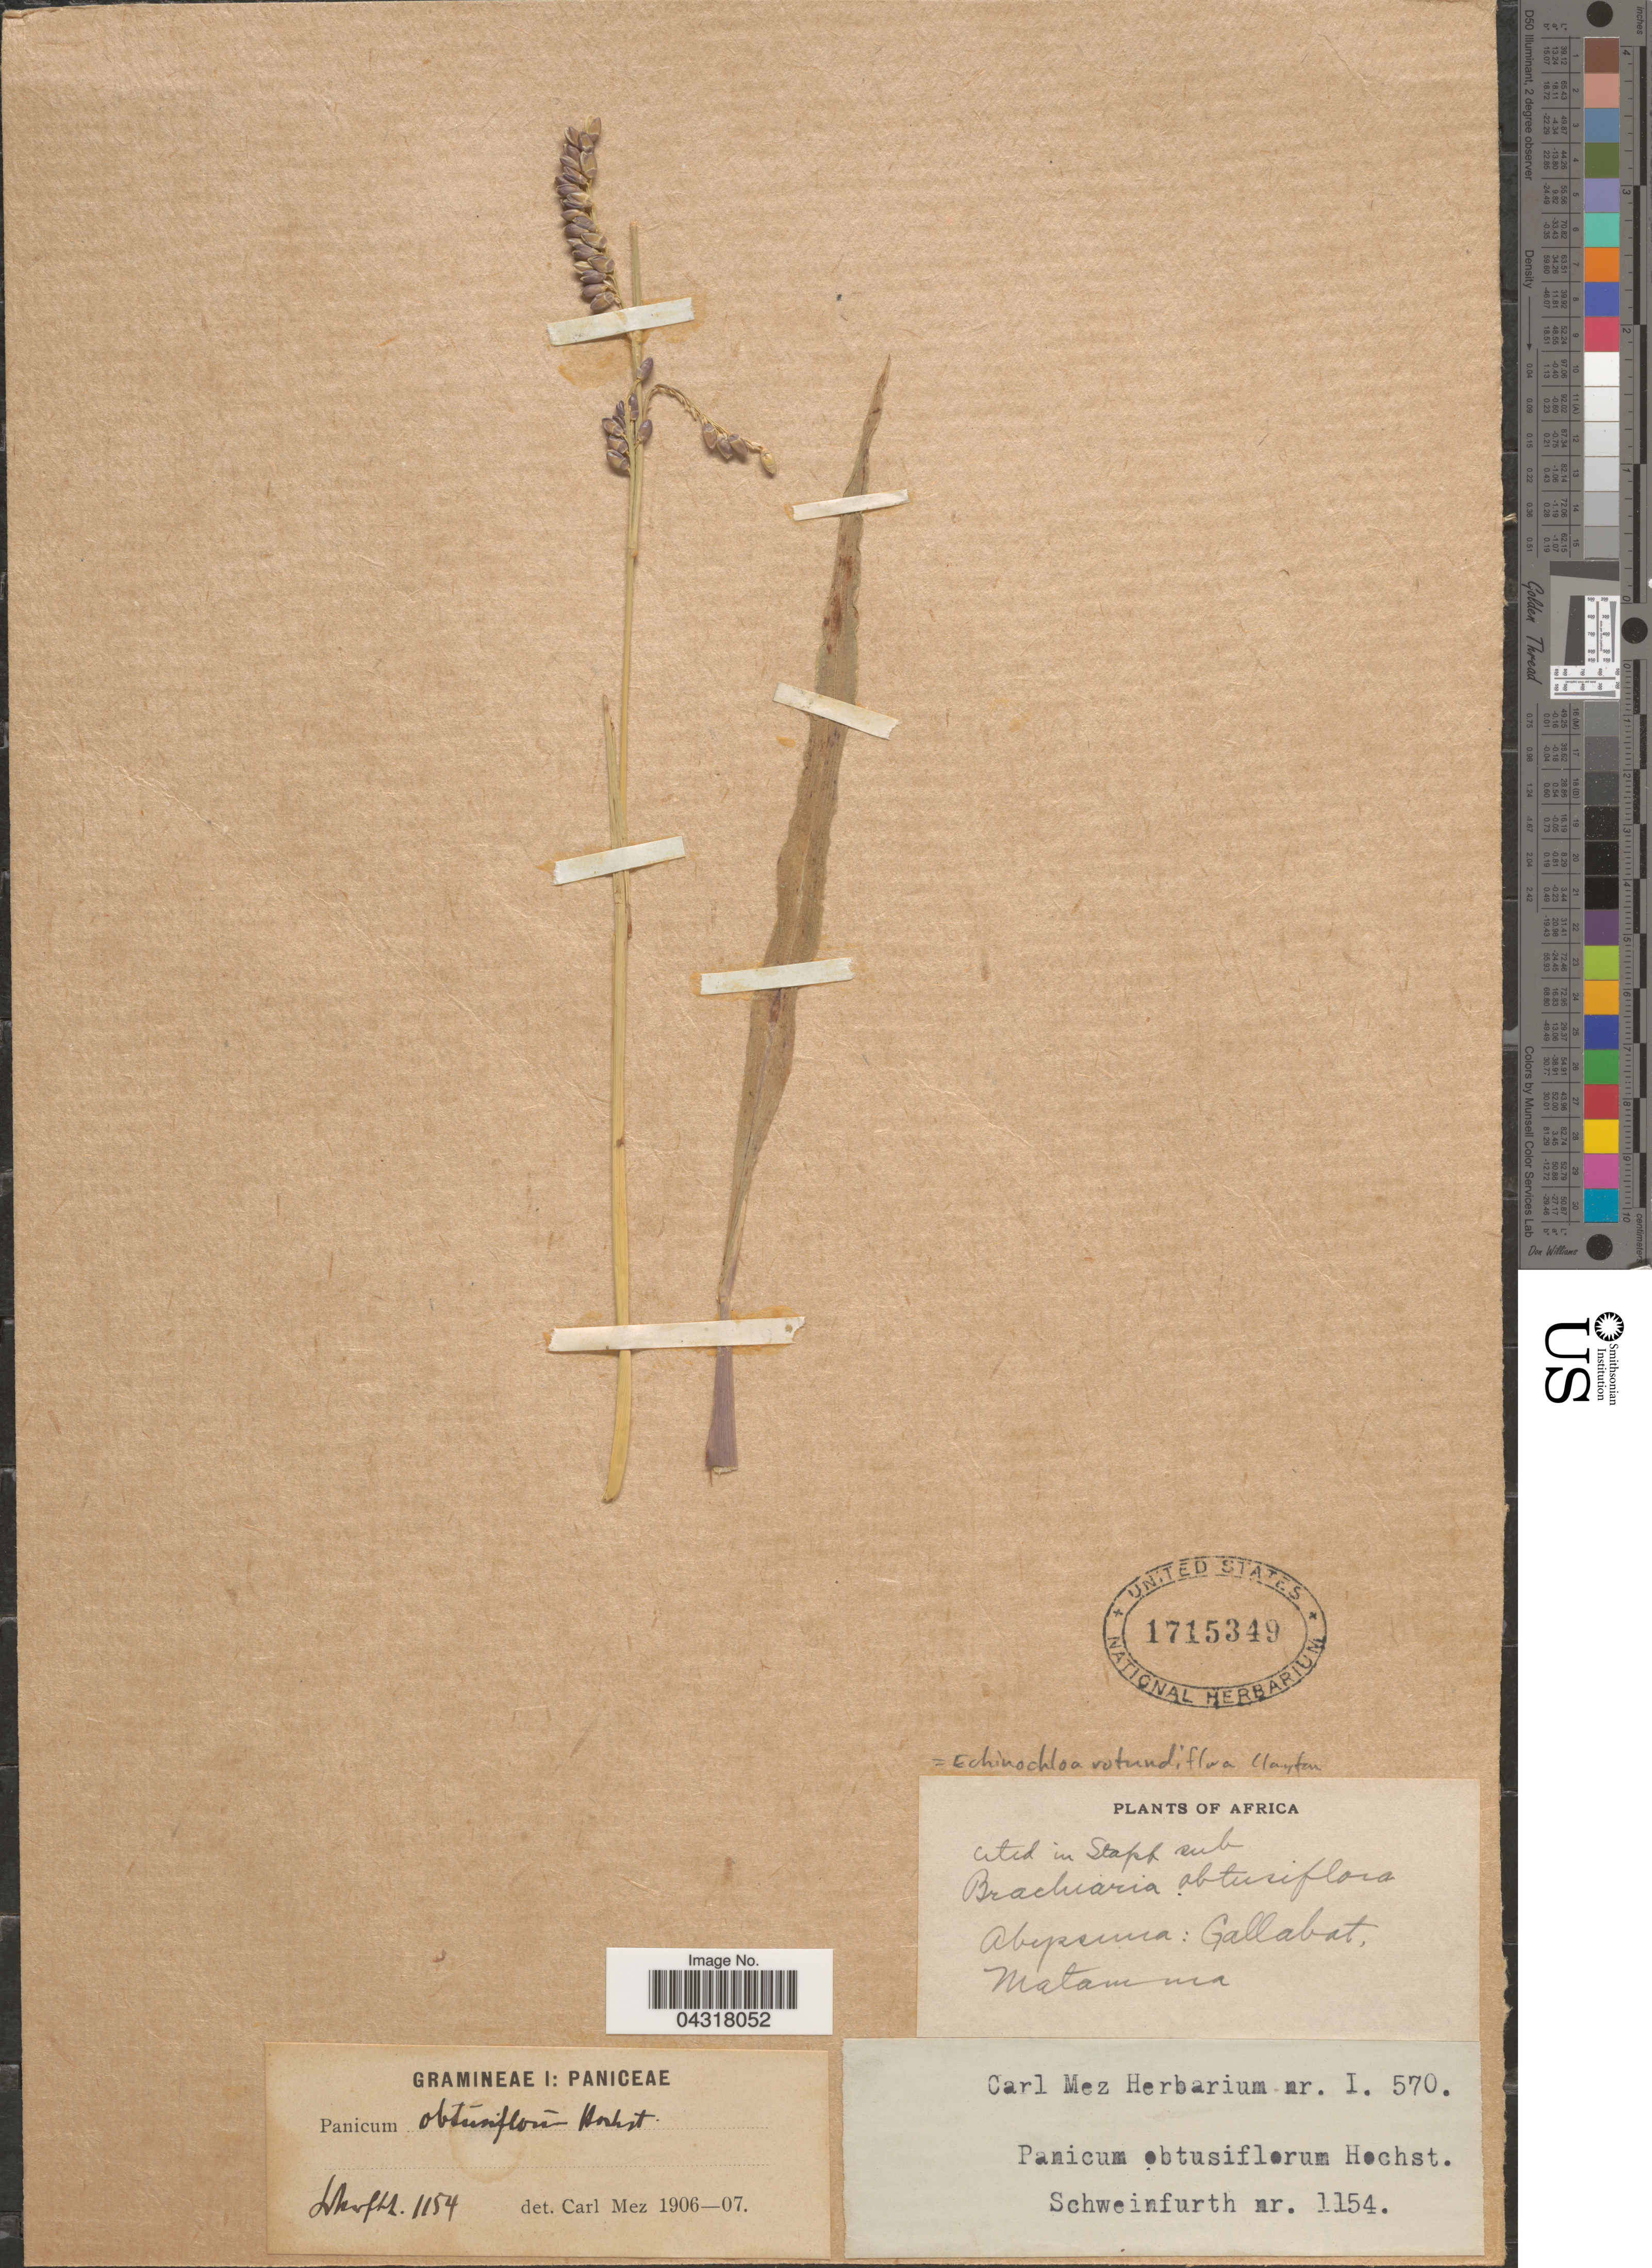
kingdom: Plantae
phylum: Tracheophyta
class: Liliopsida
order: Poales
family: Poaceae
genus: Echinochloa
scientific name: Echinochloa rotundiflora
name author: Clayton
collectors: Schweinfurth, --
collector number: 1154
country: Ethiopia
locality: Abyssiania: Gallabat, Matamma.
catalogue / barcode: US 1715349